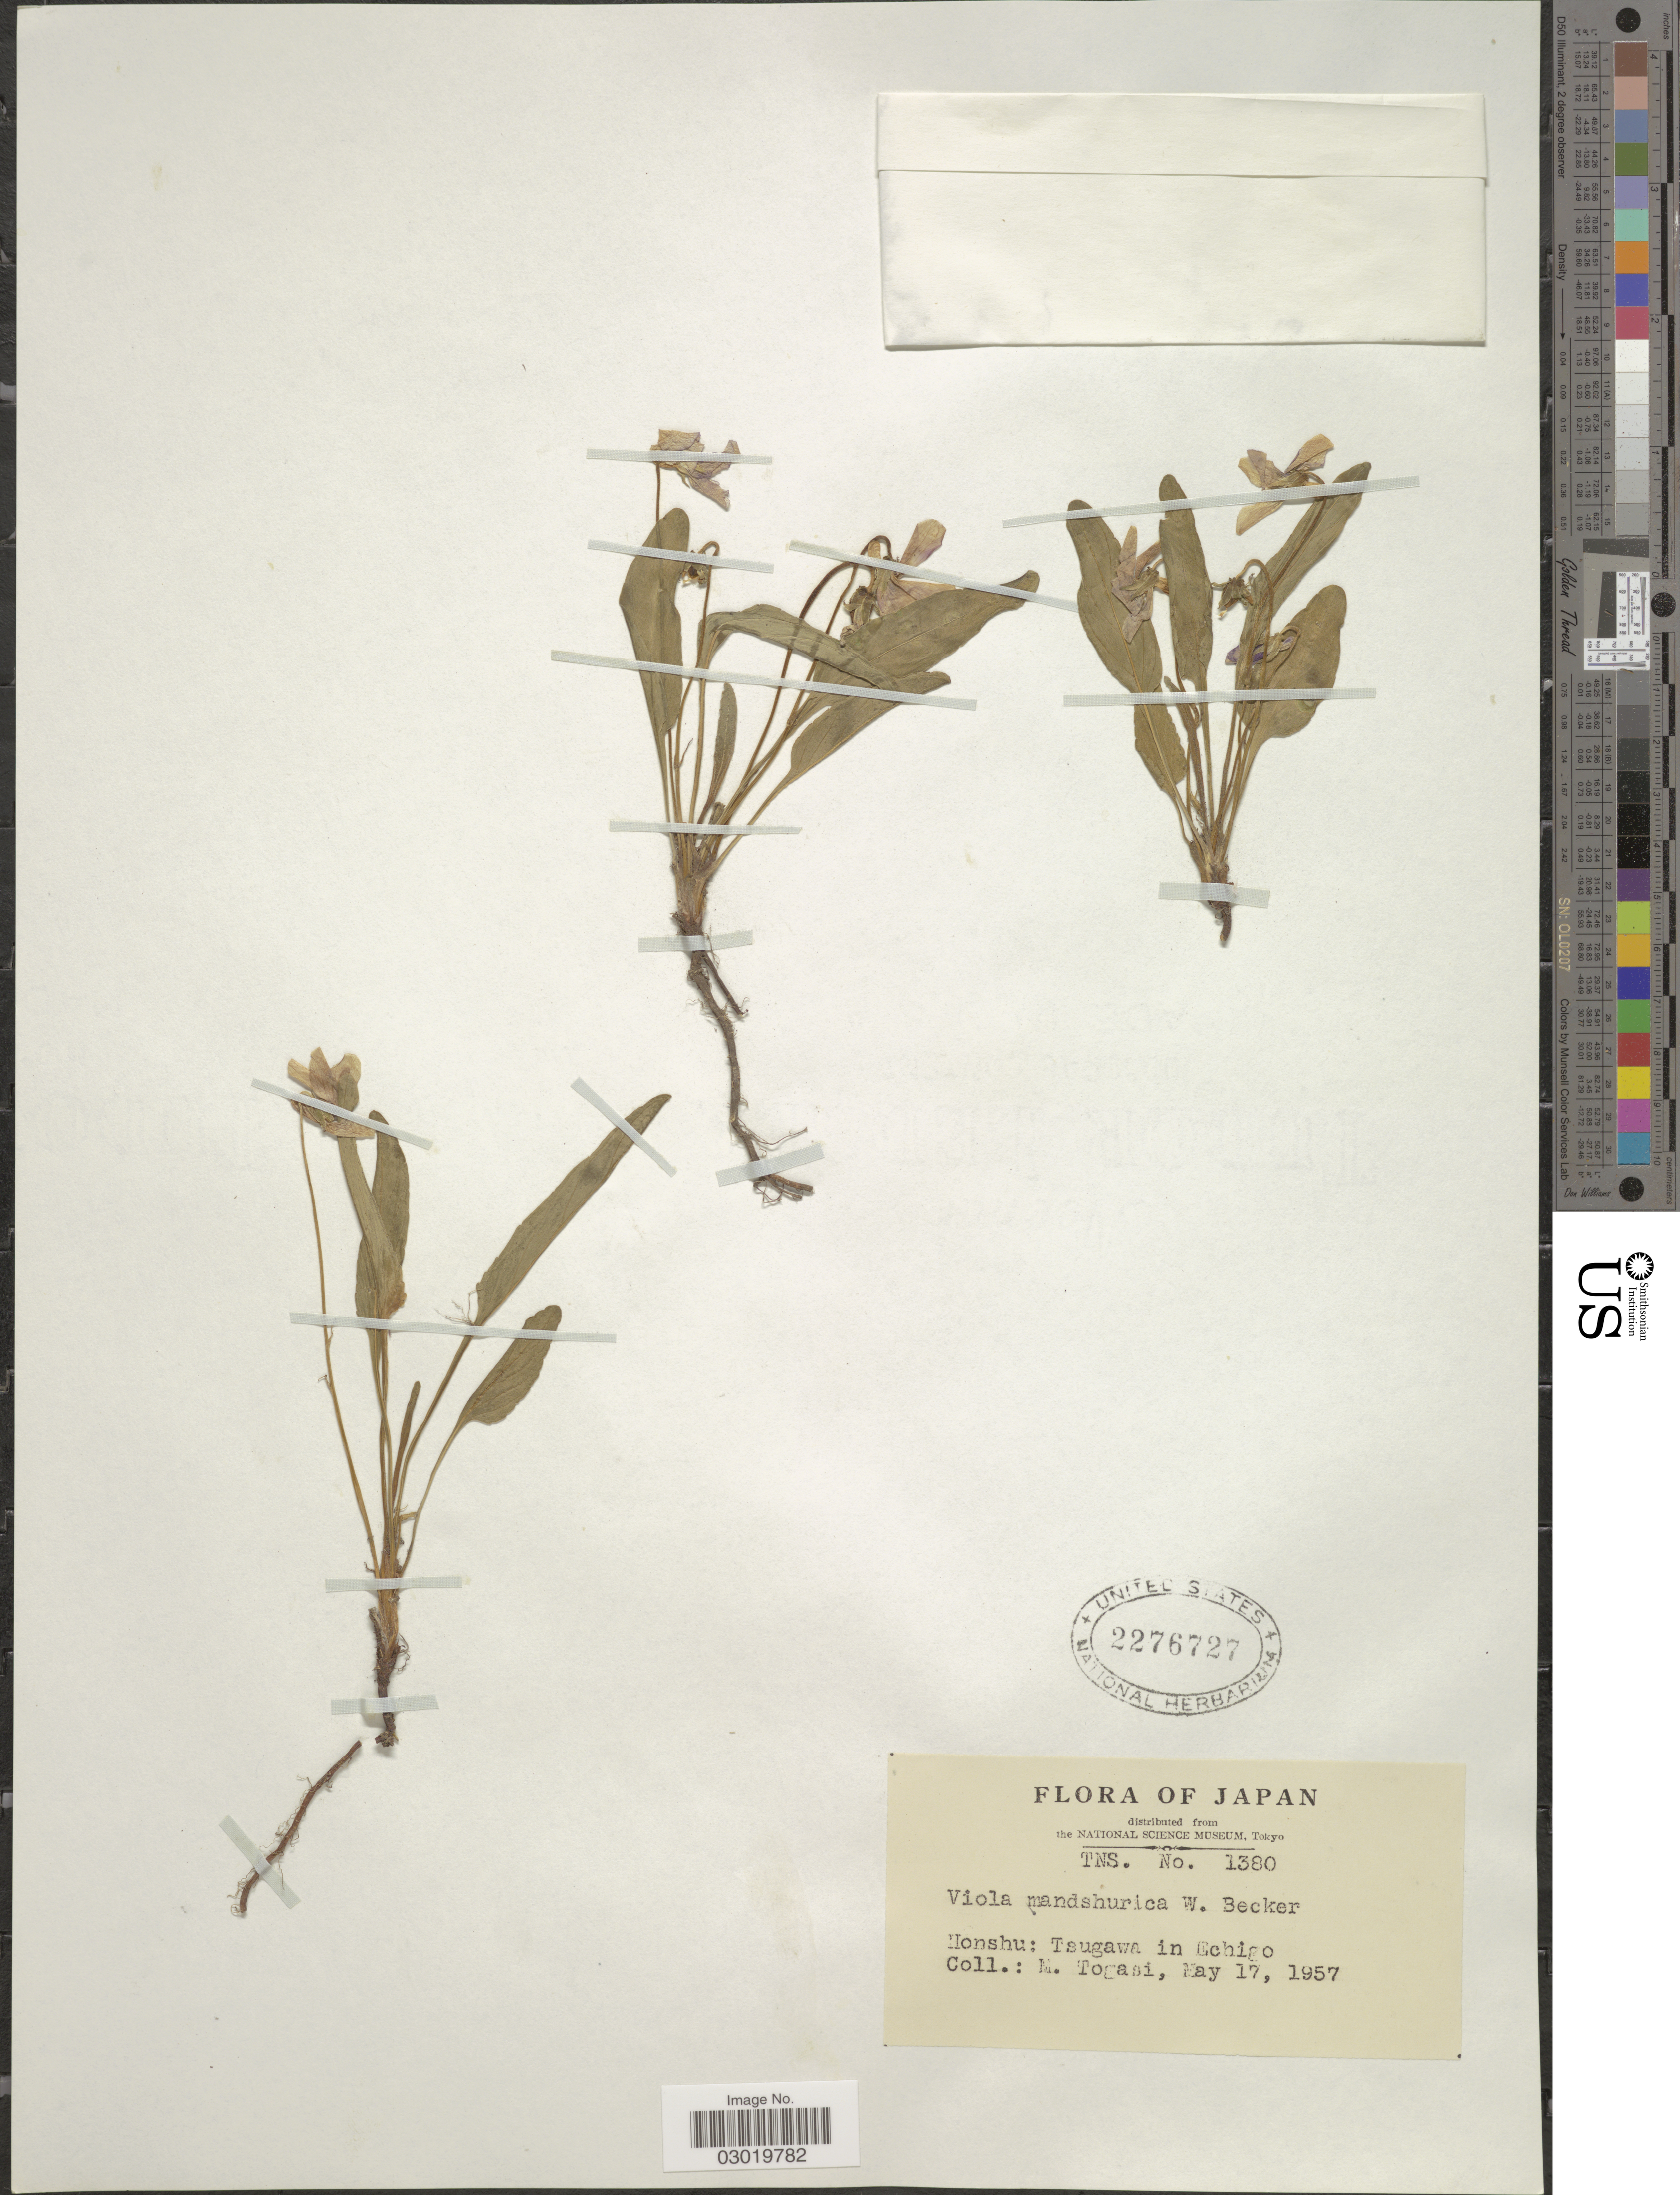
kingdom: Plantae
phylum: Tracheophyta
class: Magnoliopsida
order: Malpighiales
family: Violaceae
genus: Viola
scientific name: Viola mandshurica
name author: W. Becker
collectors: M. Togasi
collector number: TNS1380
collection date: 1957-05-17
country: Japan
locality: Honshu: Tsugawa in Echigo.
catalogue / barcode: US 2276727